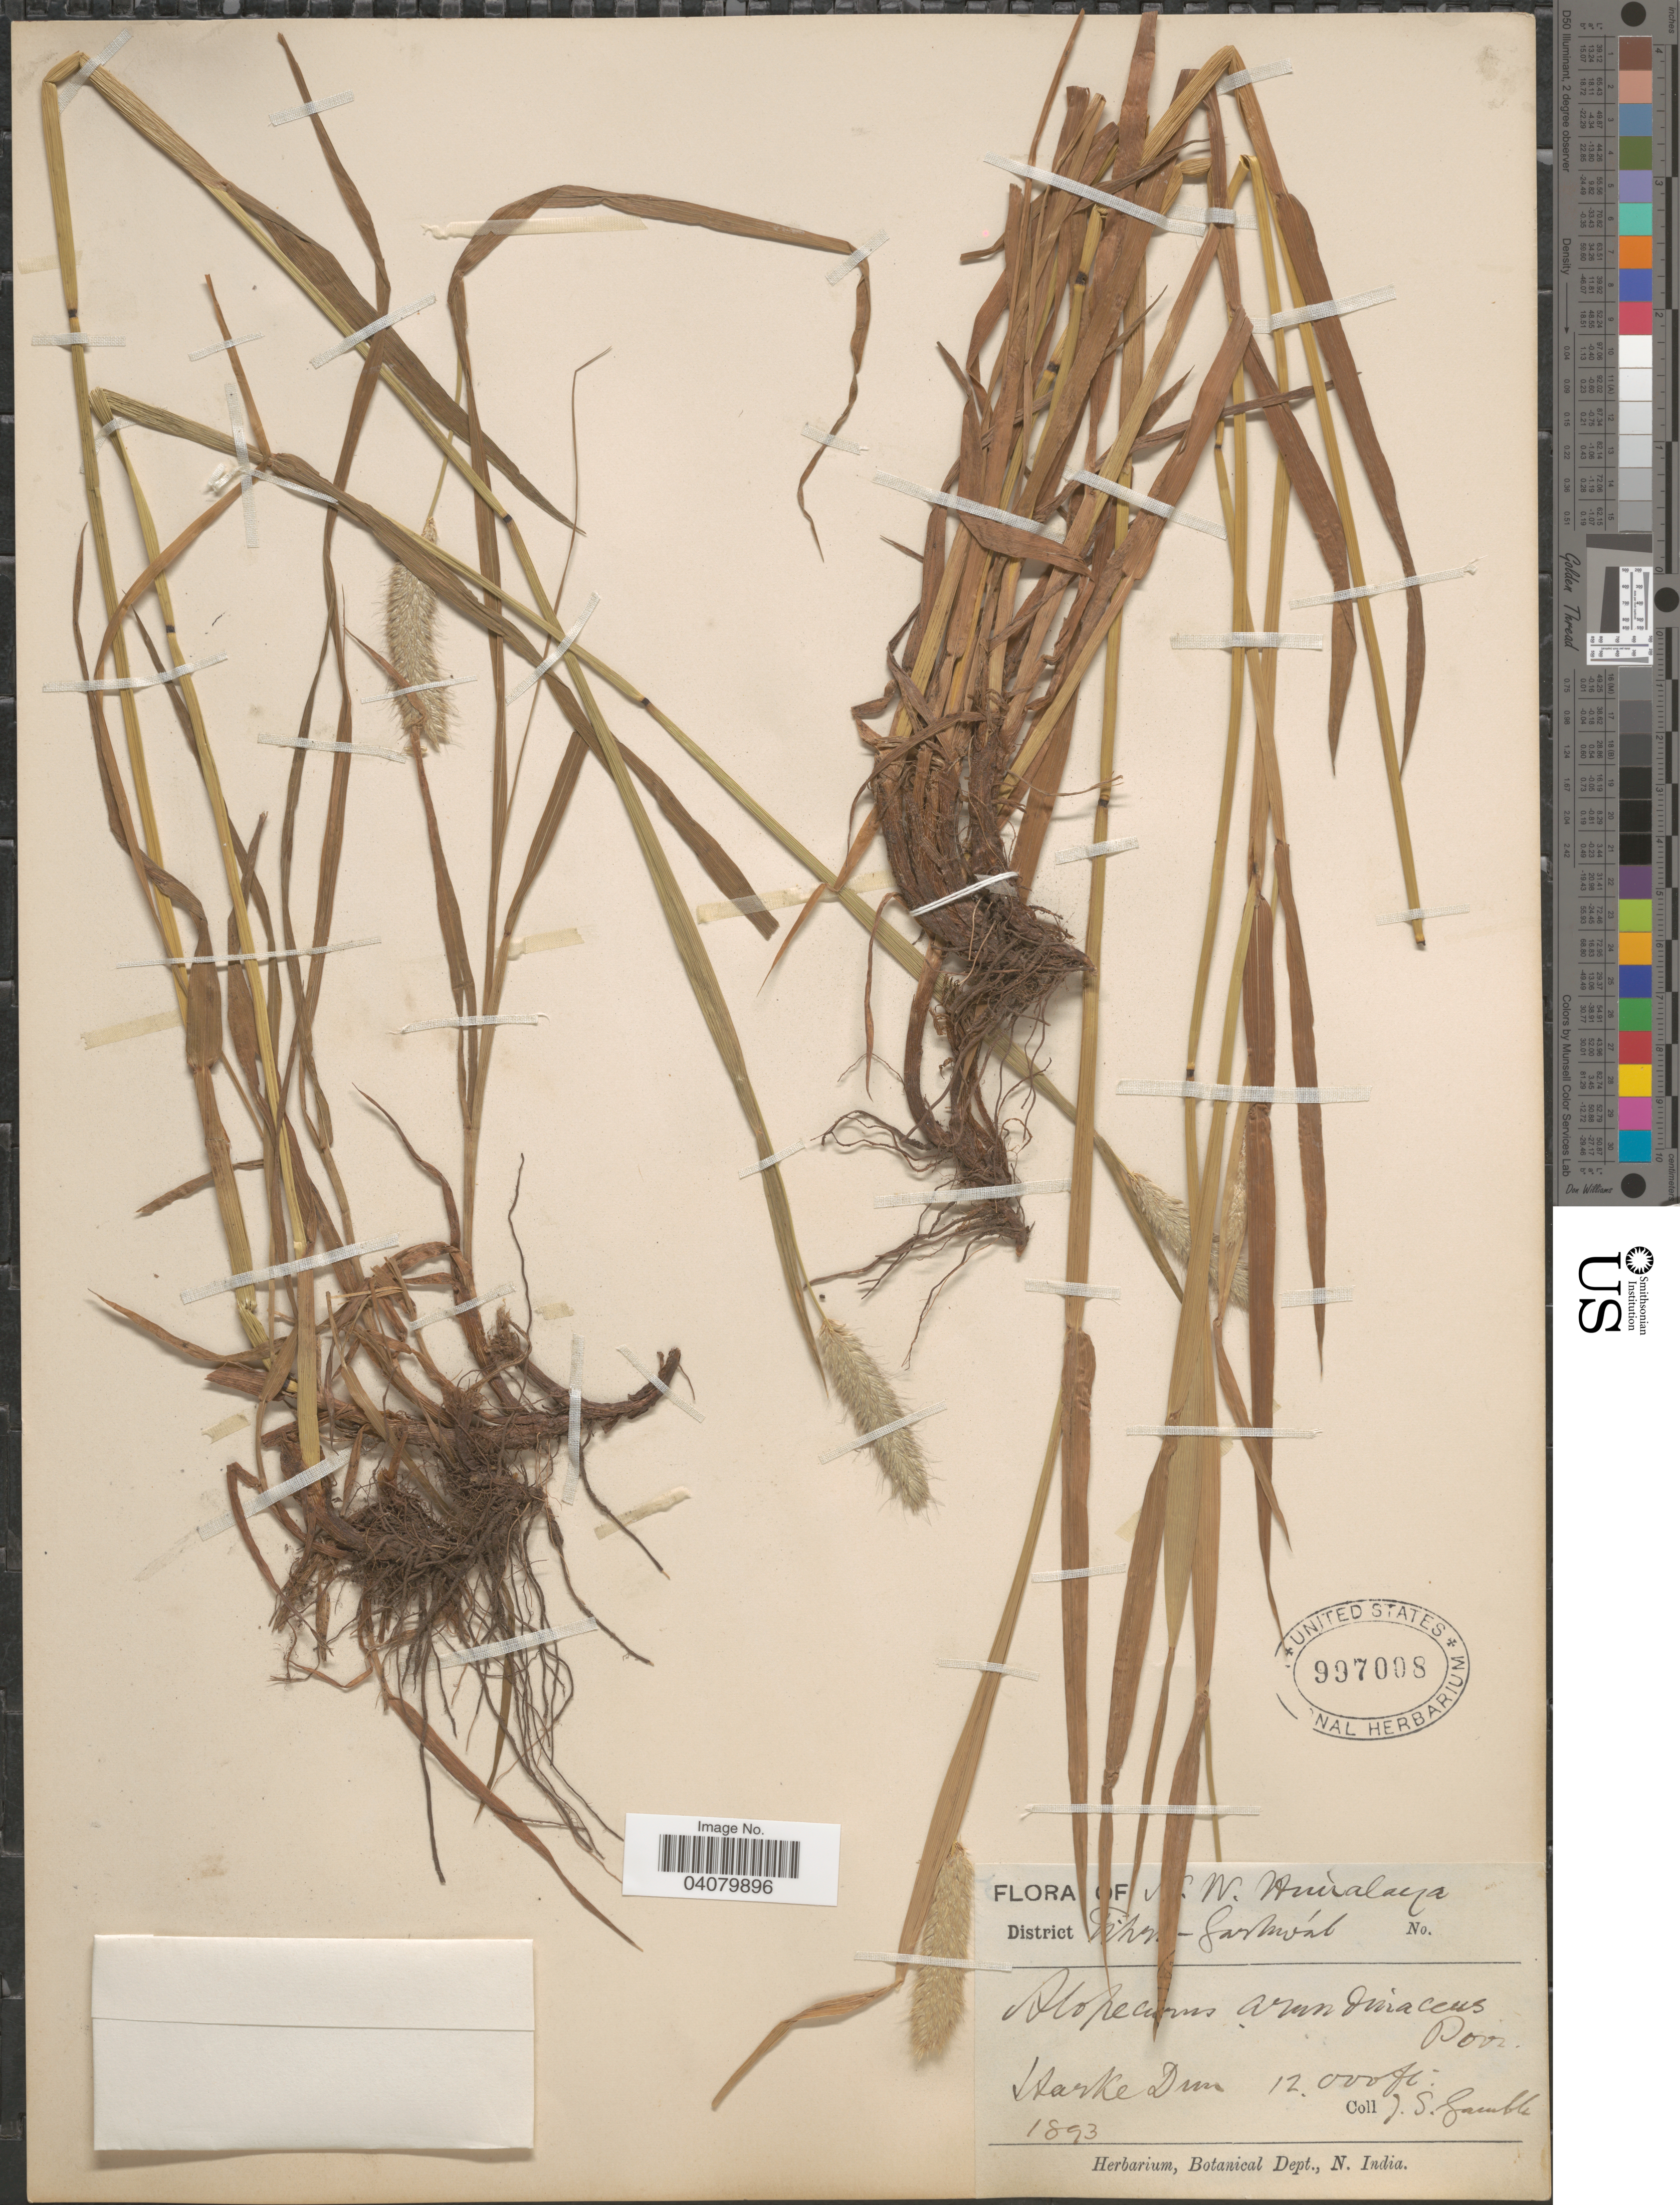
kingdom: Plantae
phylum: Tracheophyta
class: Liliopsida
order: Poales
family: Poaceae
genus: Alopecurus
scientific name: Alopecurus arundinaceus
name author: Poir.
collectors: J. S. Gamble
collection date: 1893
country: India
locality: N. W. Himalaya. District Tinh [illegible text]-Garhwál. Starke Dun.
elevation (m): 3658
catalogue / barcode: US 997008